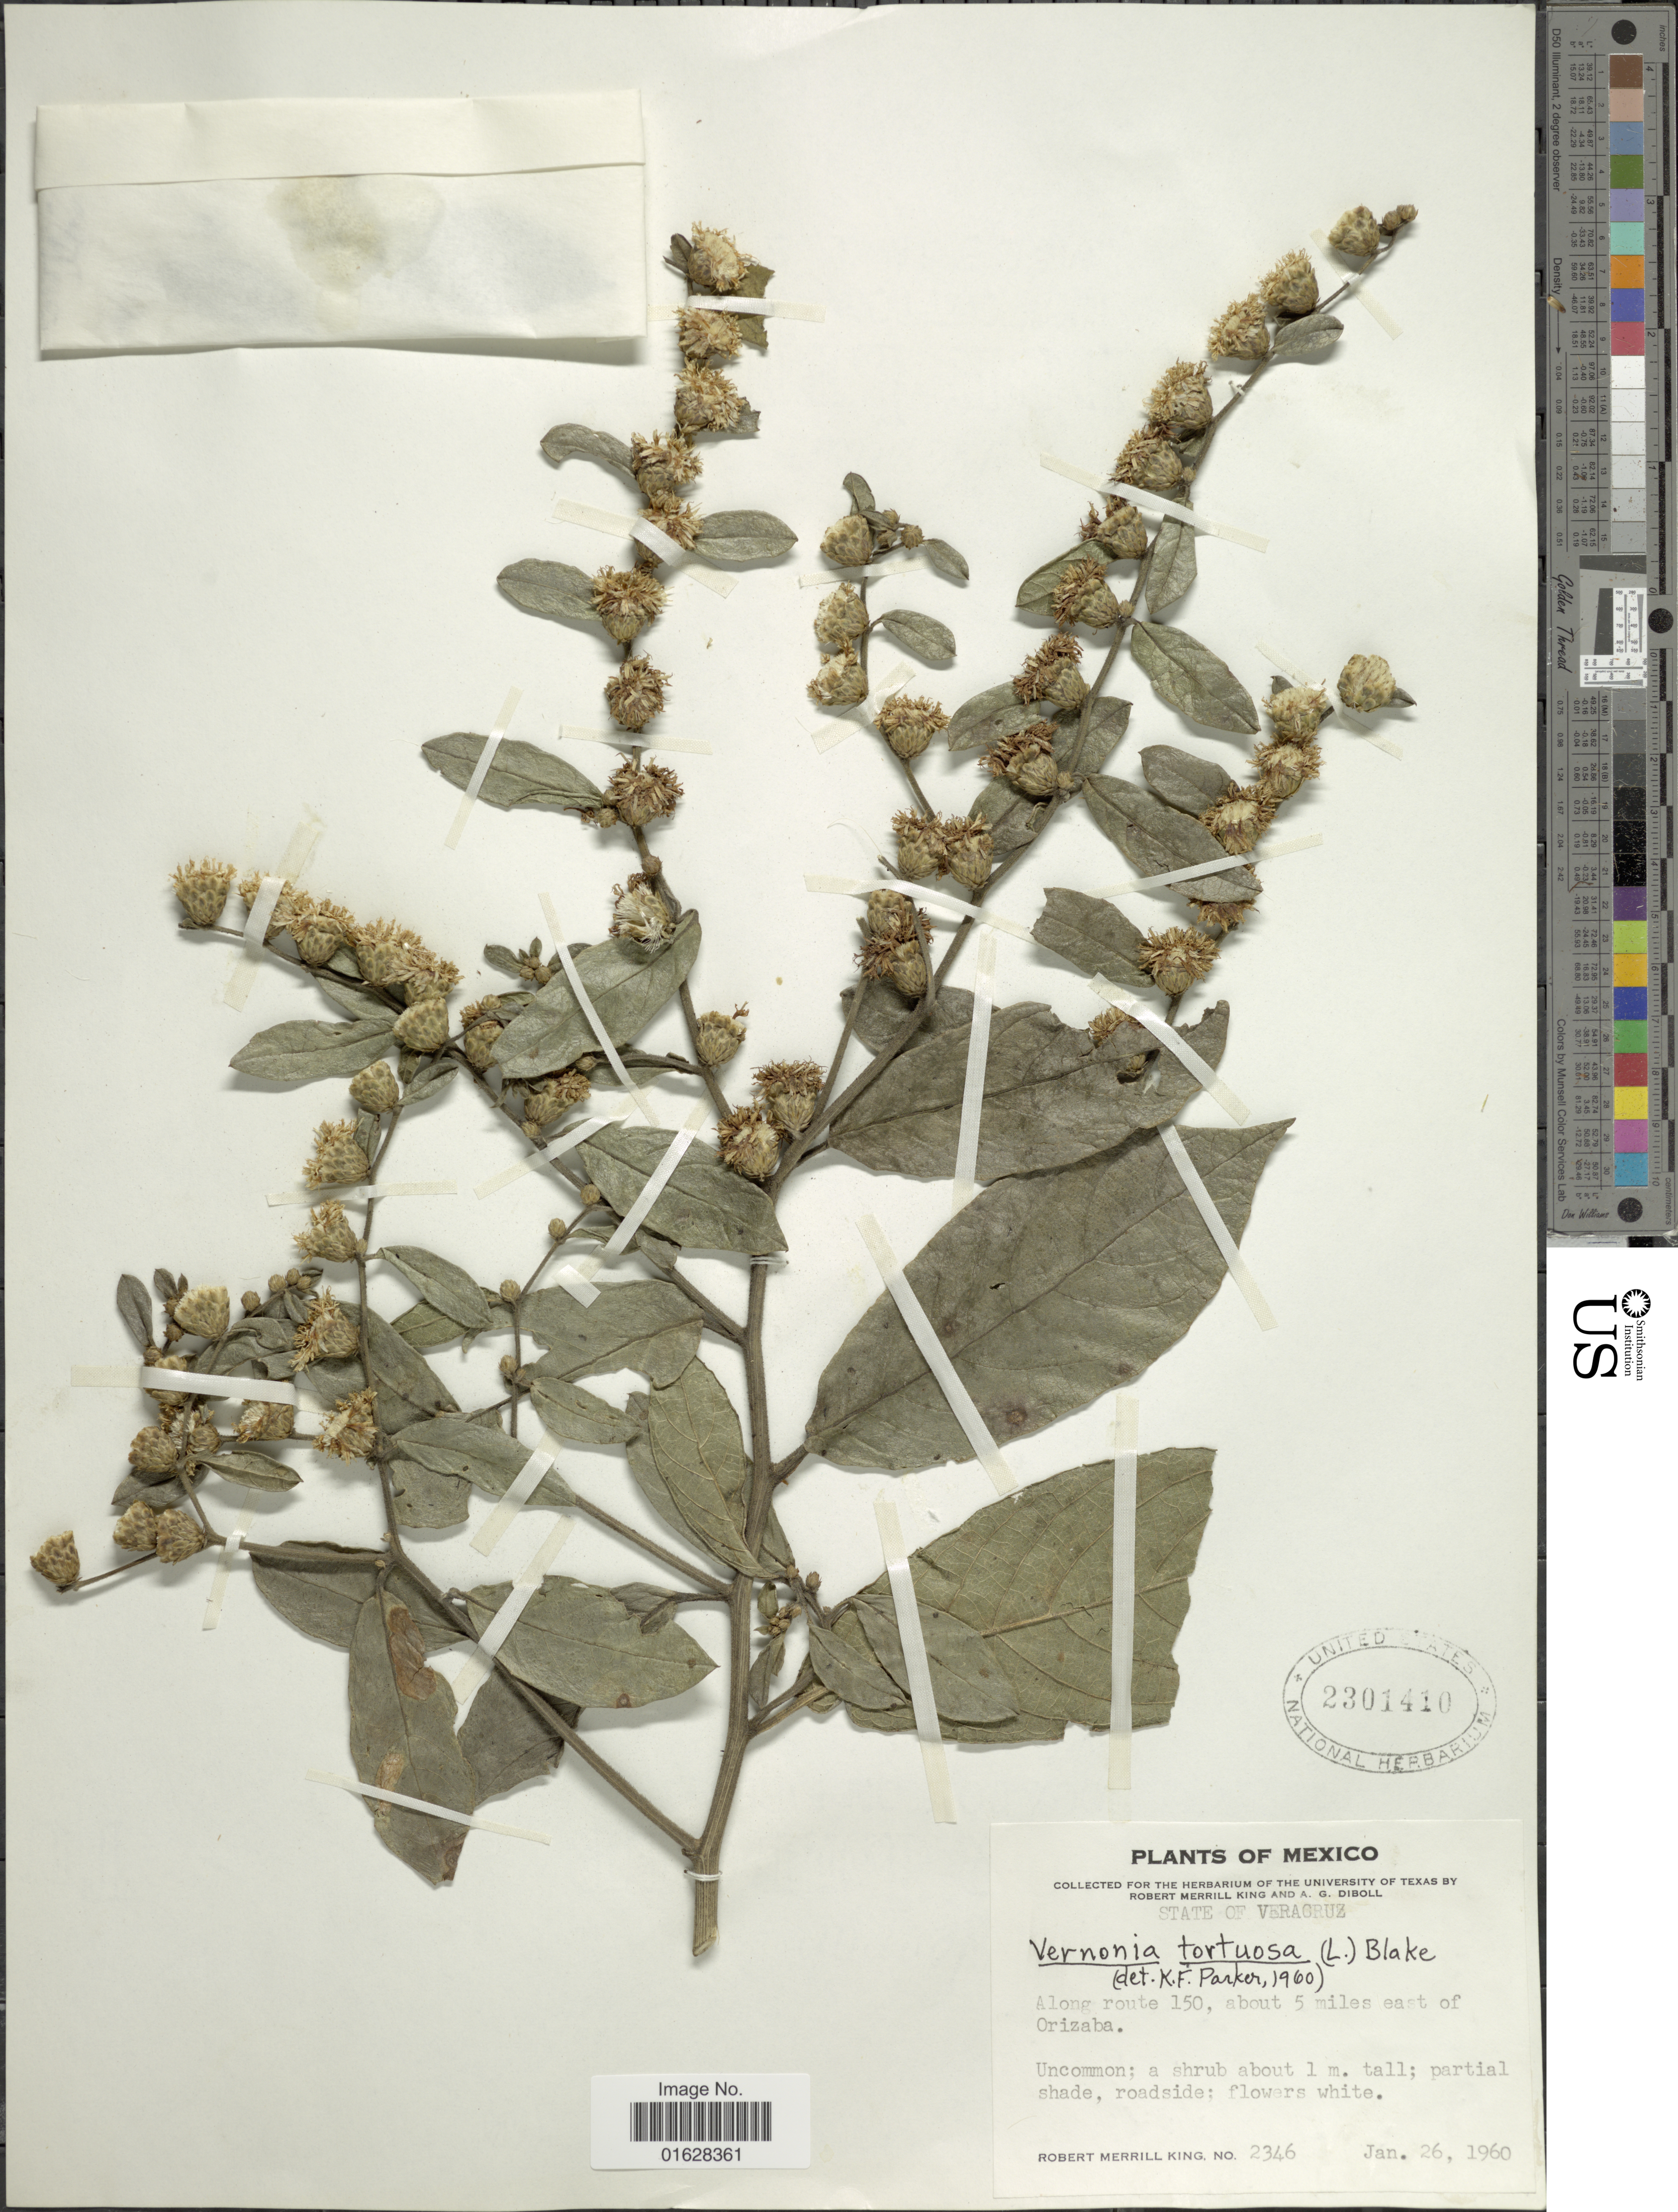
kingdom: Plantae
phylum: Tracheophyta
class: Magnoliopsida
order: Asterales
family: Asteraceae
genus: Lepidaploa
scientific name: Lepidaploa tortuosa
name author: (L.) H. Rob.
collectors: R. M. King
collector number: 2346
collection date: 1960-01-26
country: Guatemala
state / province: Alta Verapaz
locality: State of Veracruz, along route 150, about 5 miles east of Orizaba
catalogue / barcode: US 2301410